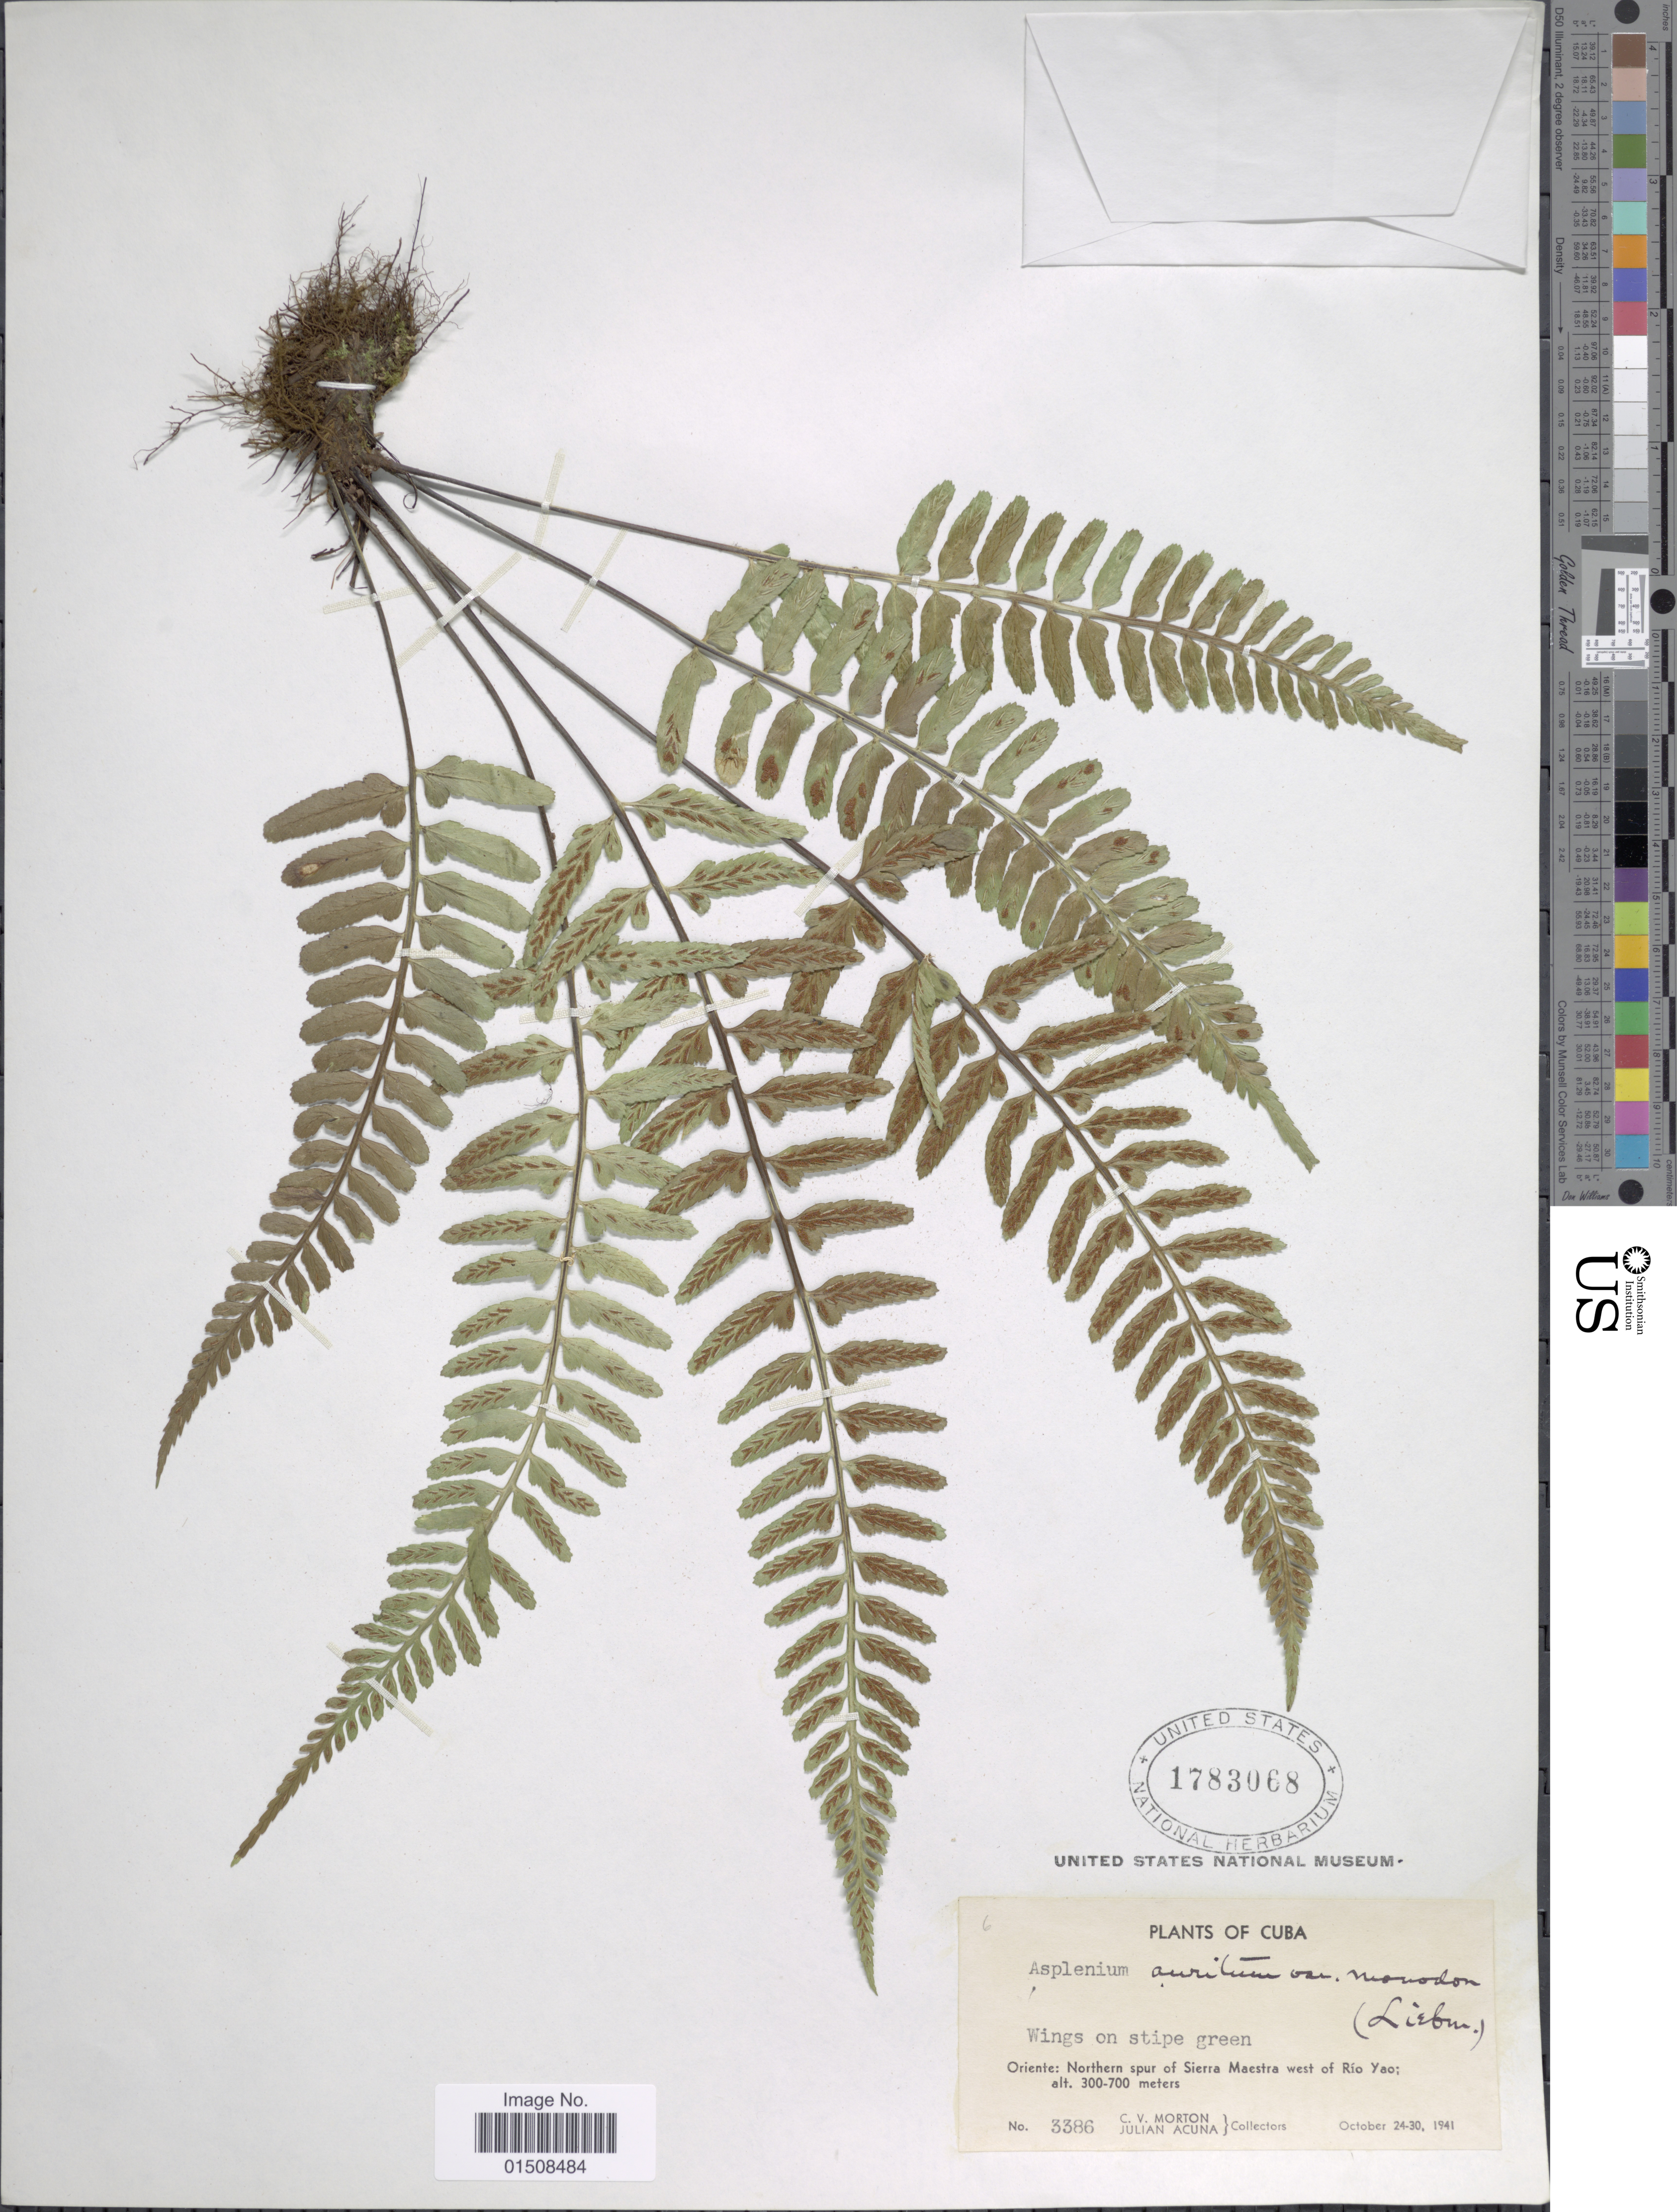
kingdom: Plantae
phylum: Tracheophyta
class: Polypodiopsida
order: Polypodiales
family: Aspleniaceae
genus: Asplenium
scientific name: Asplenium auritum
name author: Sw.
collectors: C. V. Morton & J. B. Acuña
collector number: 3386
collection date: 1941-10-24/1941-10-30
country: Cuba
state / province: Oriente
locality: Northern spur of Sierra Maestra west of Rio Yao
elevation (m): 300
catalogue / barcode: US 1783068